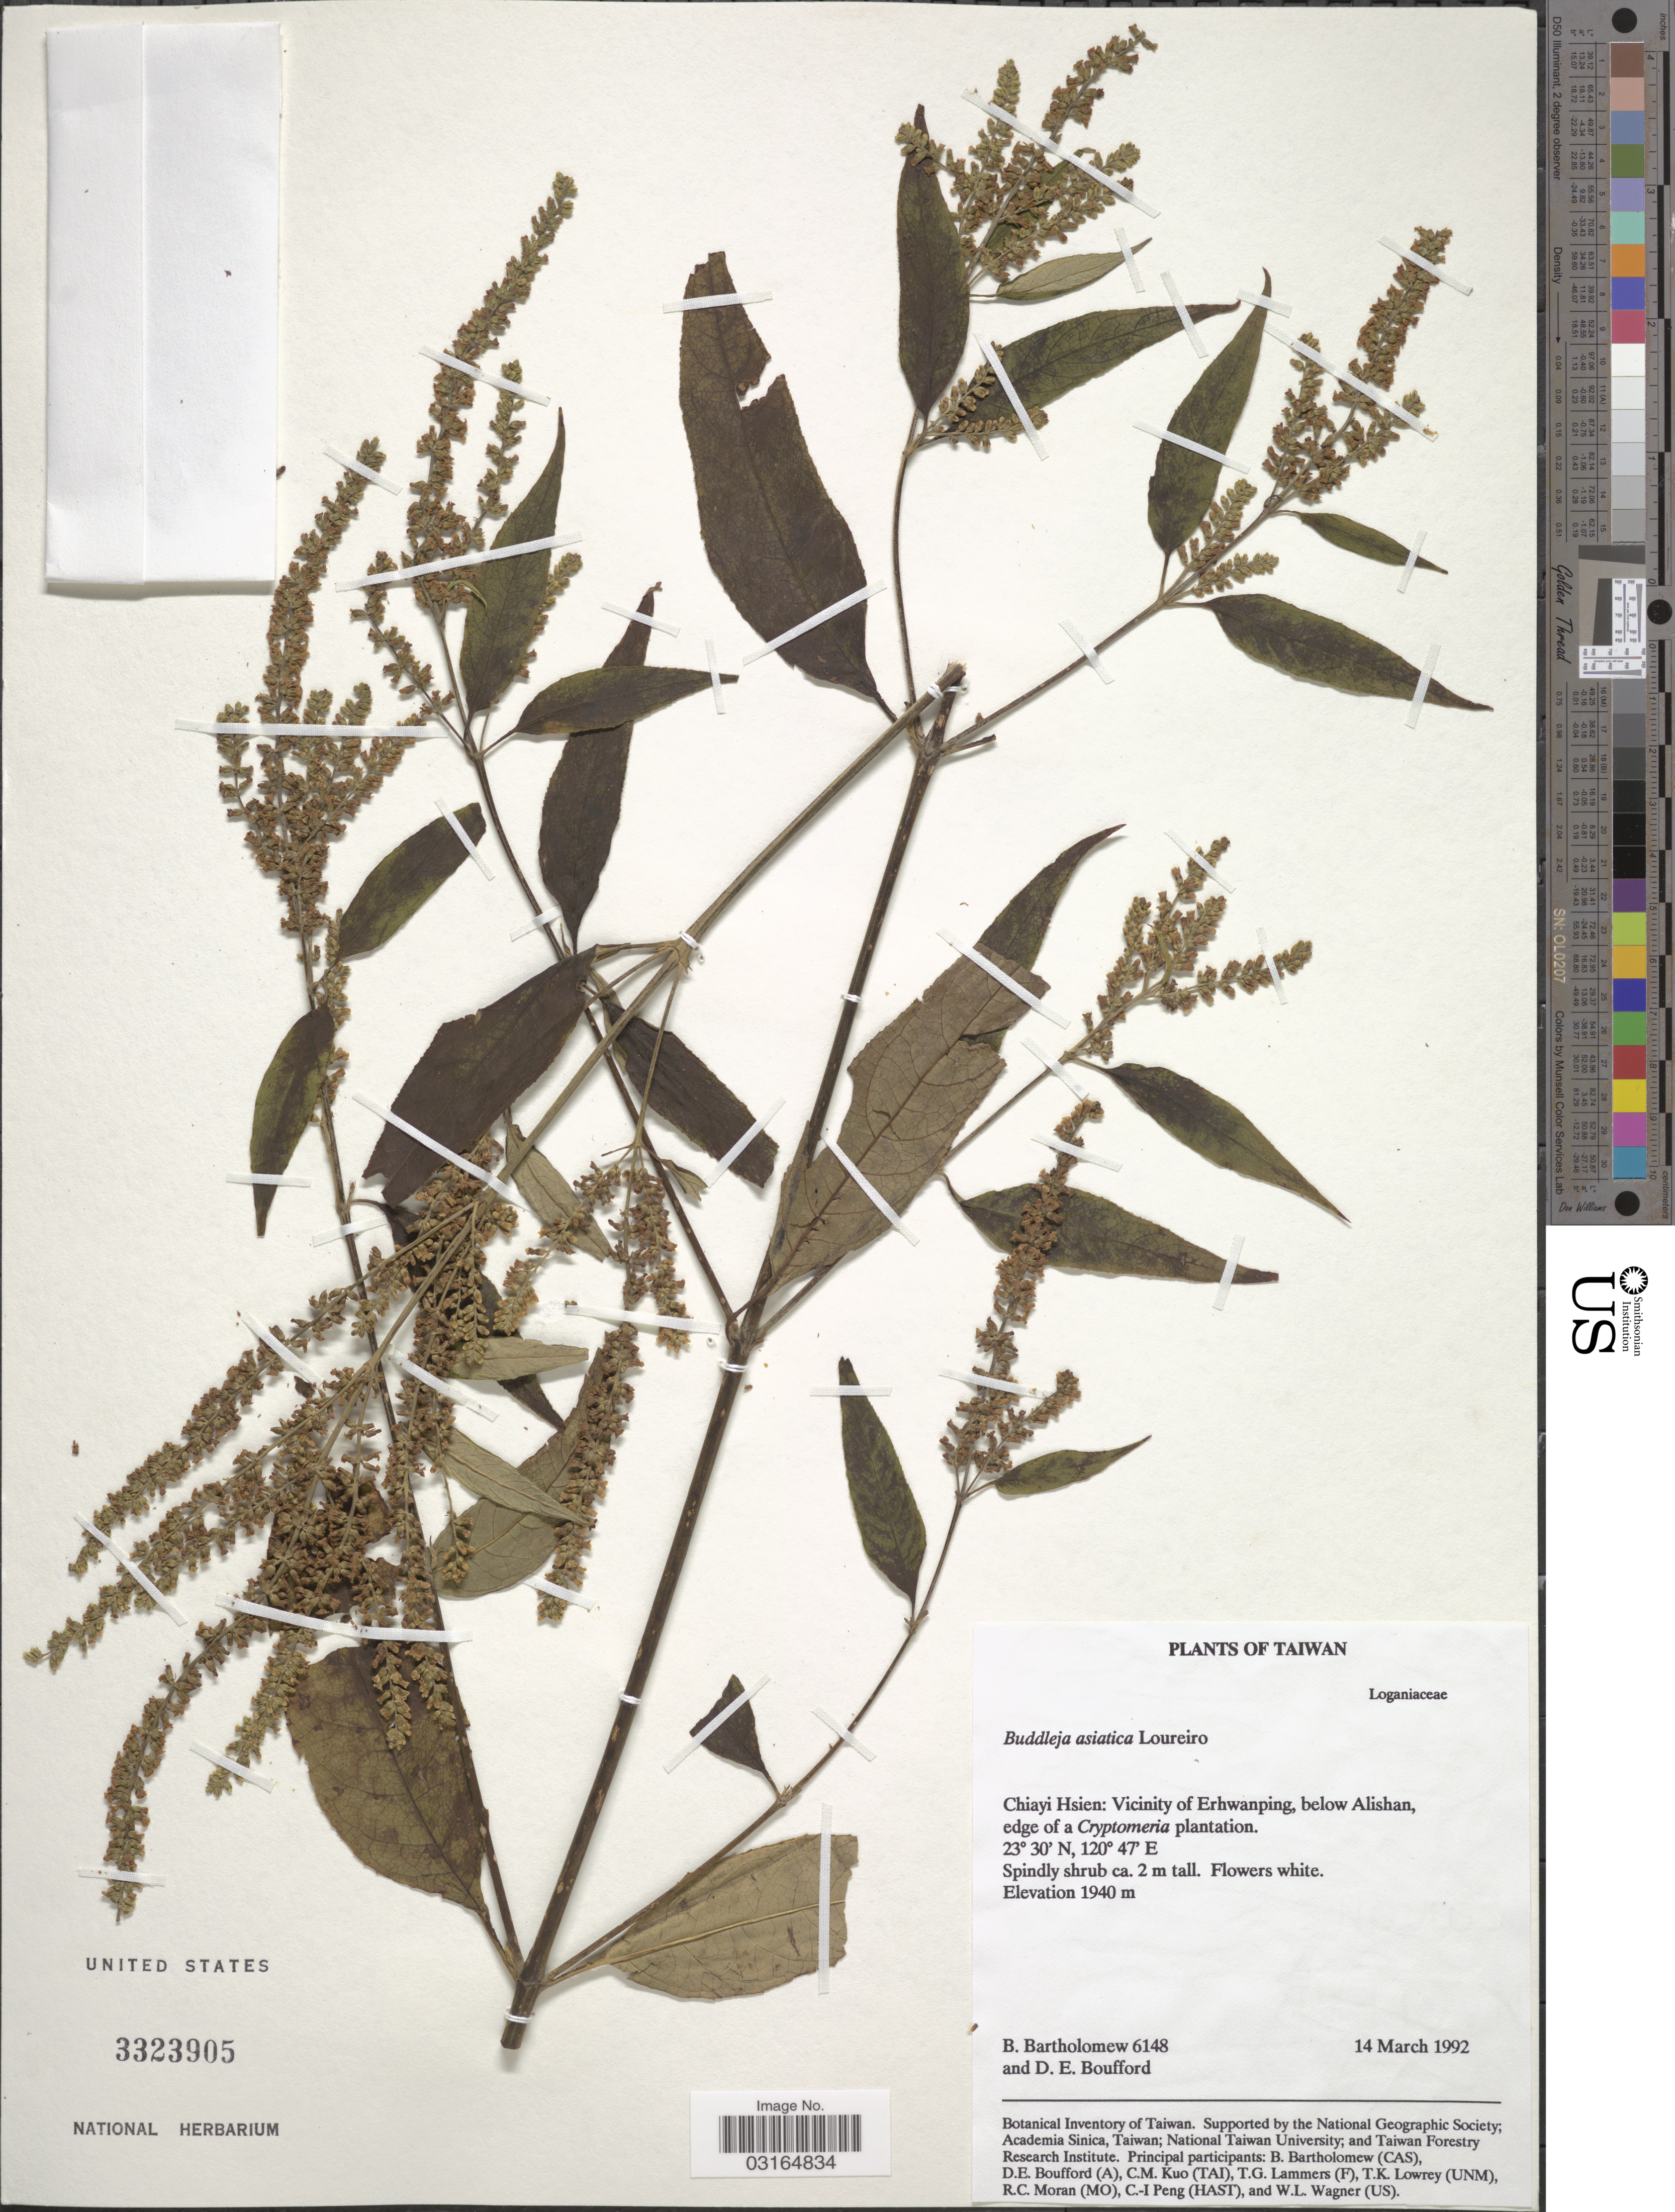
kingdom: Plantae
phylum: Tracheophyta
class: Magnoliopsida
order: Lamiales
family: Scrophulariaceae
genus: Buddleja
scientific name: Buddleja asiatica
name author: Lour.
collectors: B. Bartholomew & D. E. Boufford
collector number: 6148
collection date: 1992-03-14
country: Taiwan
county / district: Chiayi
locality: Vicinity of Erhwanping, below Alishan.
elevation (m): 1940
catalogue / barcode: US 3323905